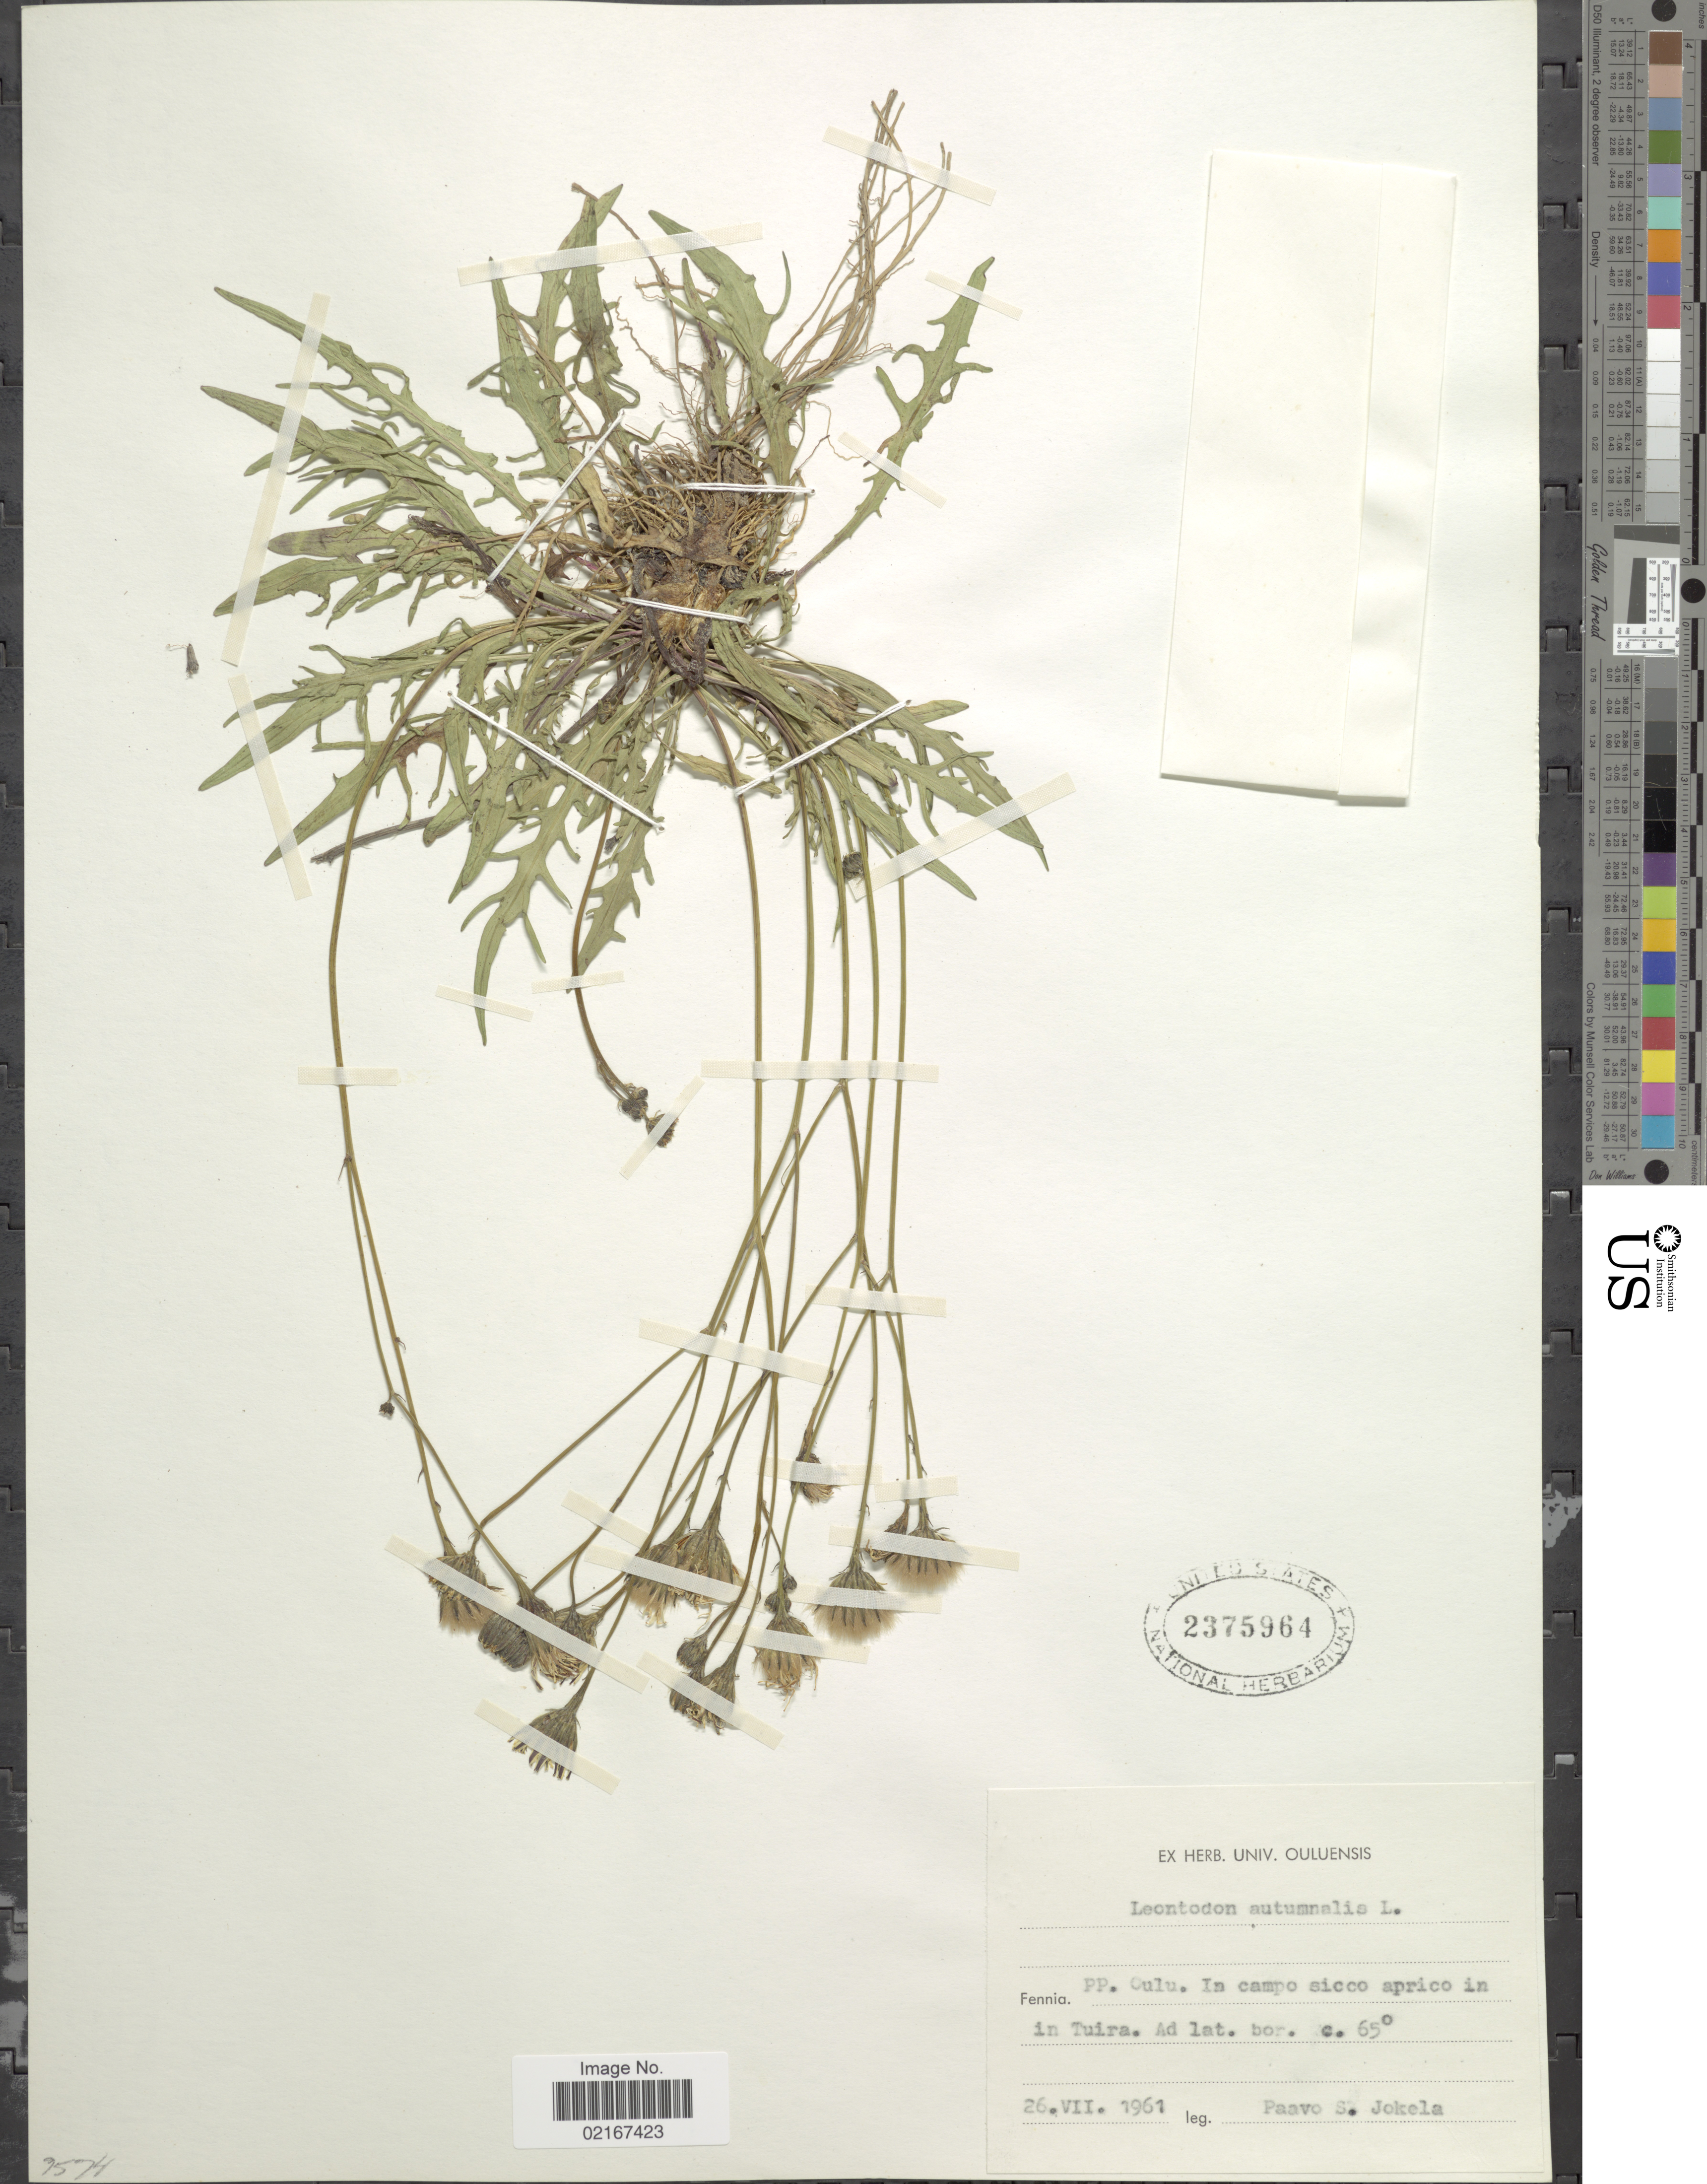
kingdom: Plantae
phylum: Tracheophyta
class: Magnoliopsida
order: Asterales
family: Asteraceae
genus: Scorzoneroides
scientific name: Scorzoneroides autumnalis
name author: (L.) Moench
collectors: P. Jokela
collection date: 1961-07-26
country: Finland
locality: Fennia, PP. Culu., in Tuira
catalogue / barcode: US 2375964